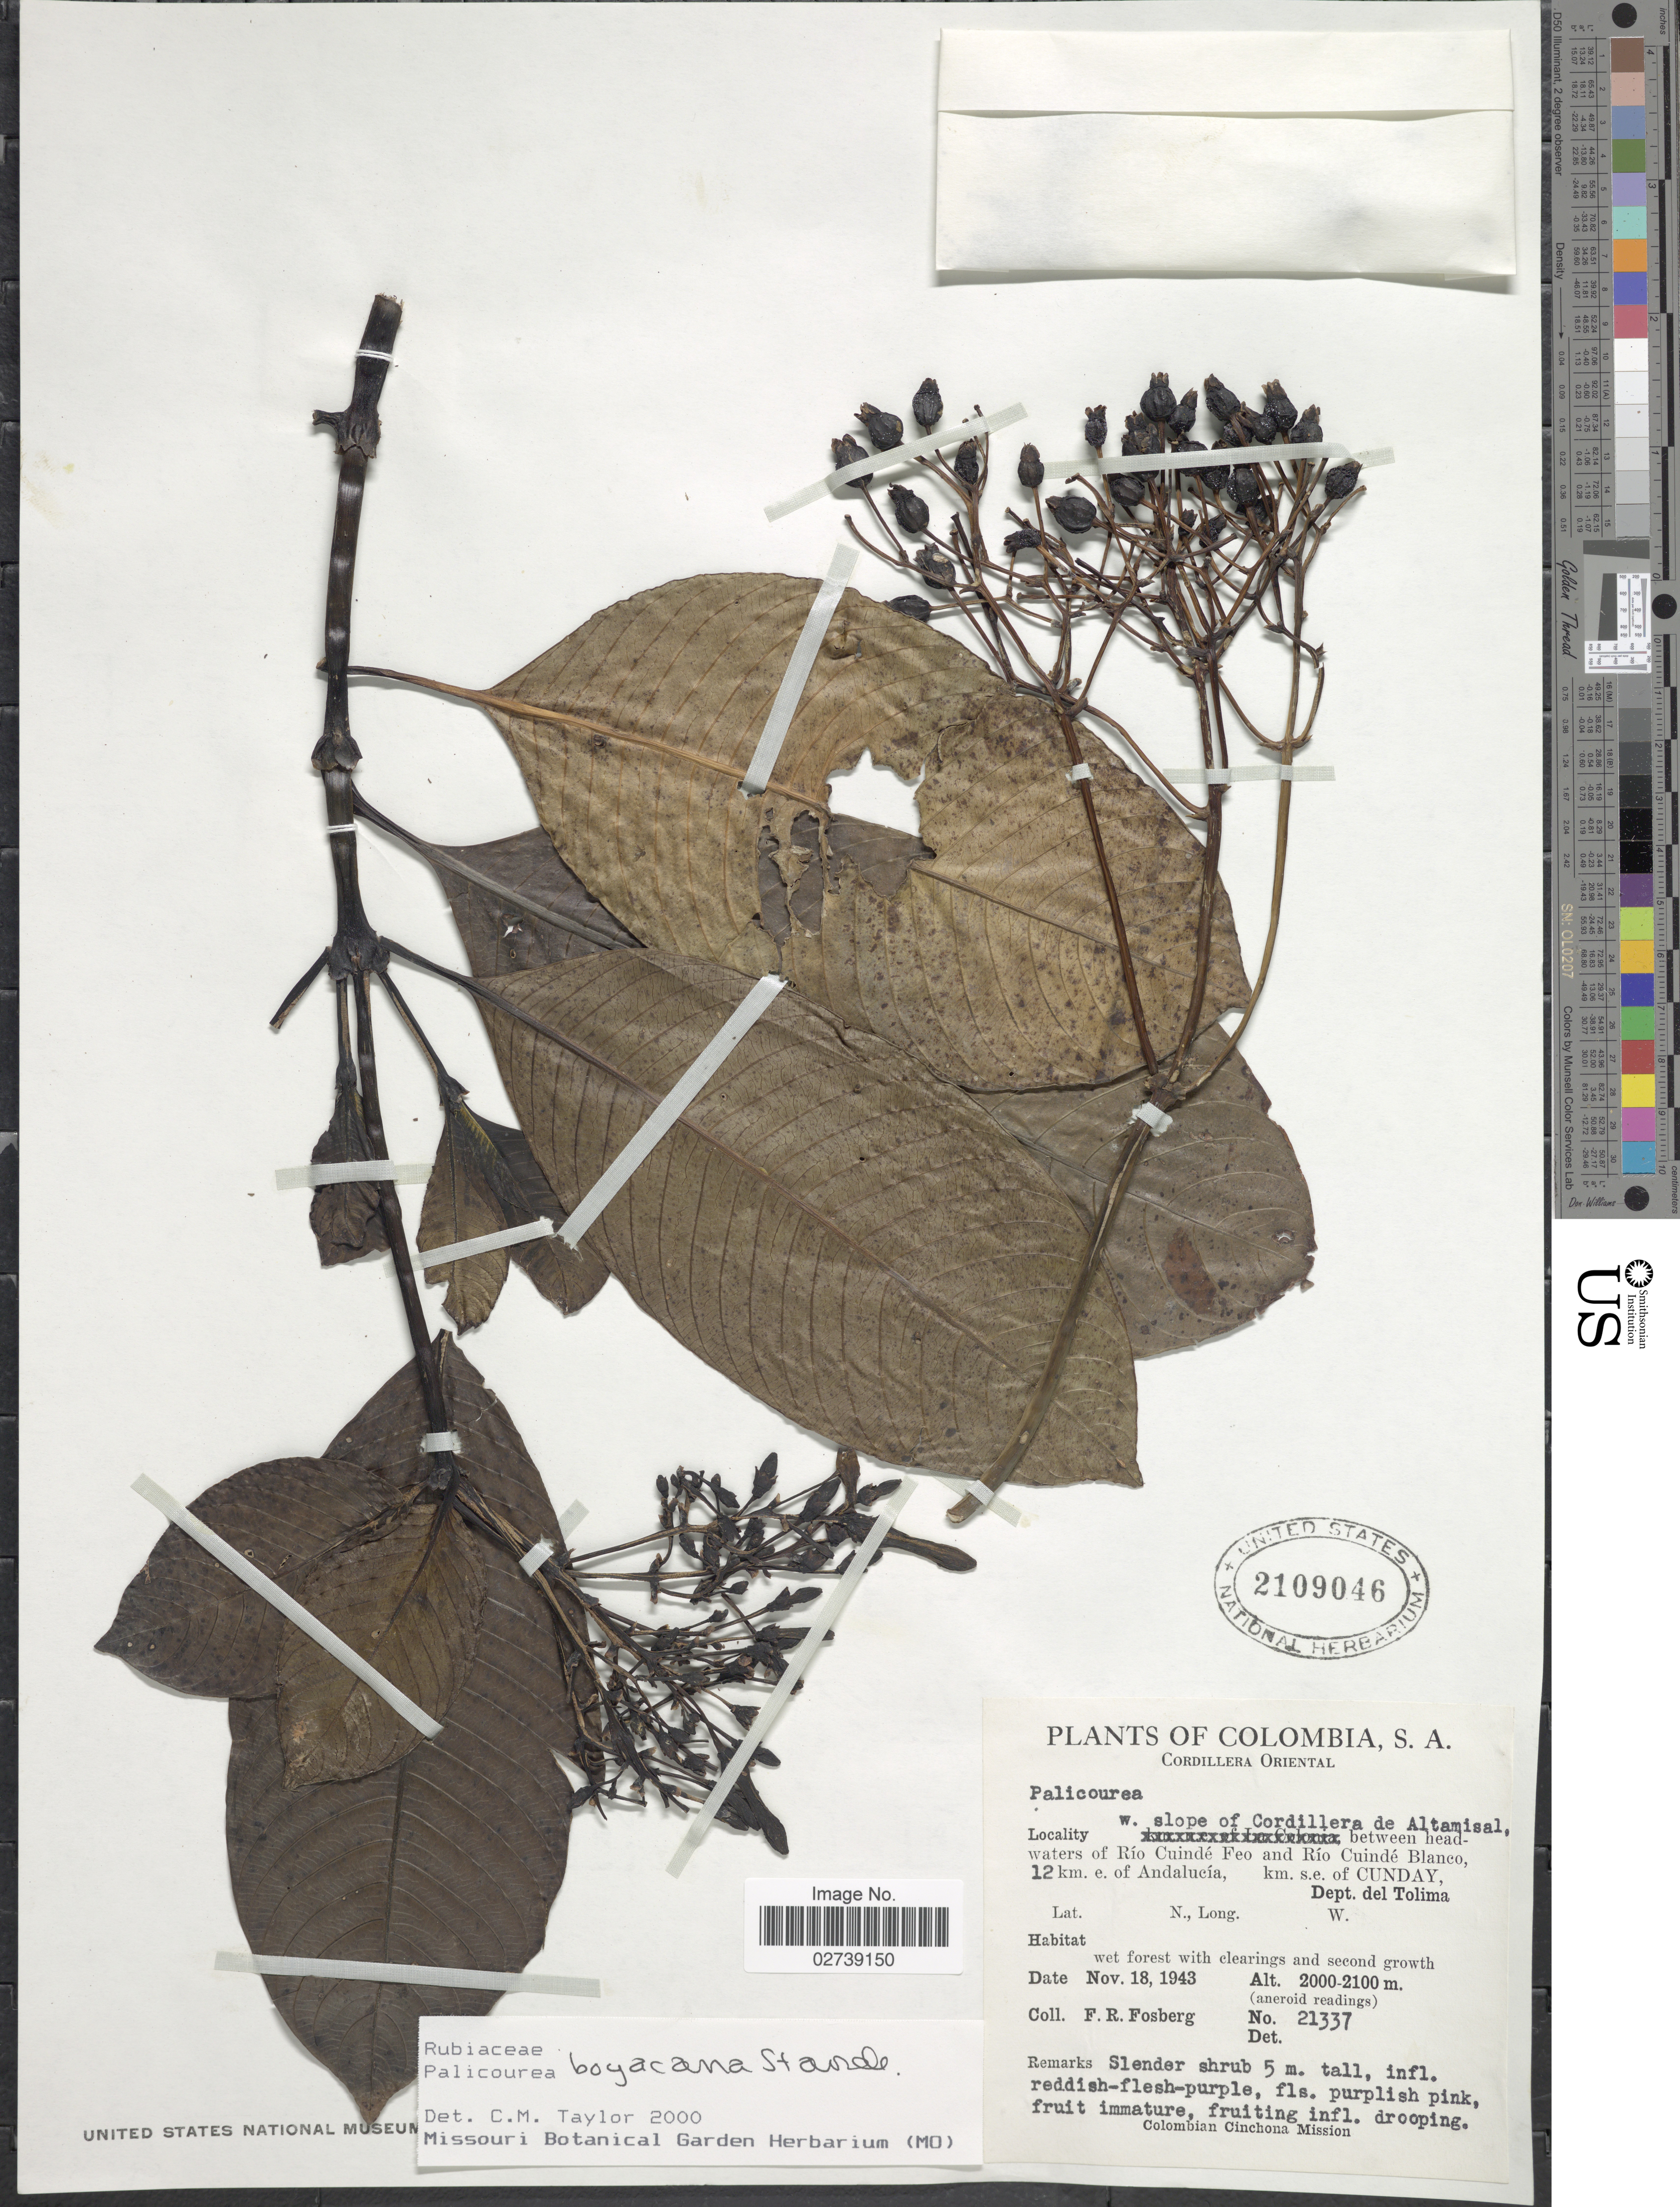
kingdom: Plantae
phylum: Tracheophyta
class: Magnoliopsida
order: Gentianales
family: Rubiaceae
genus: Palicourea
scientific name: Palicourea boyacana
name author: Standl.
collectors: F. R. Fosberg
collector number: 21337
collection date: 1943-11-18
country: Colombia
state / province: Tolima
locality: Cordillera Oriental. W. slope of Cordillera de Altamisal, between headwaters of Rio Cuinde Feo and Rio Cuinde Blanco, 12km. e. of Andalucia, km. s.e. of Cunday, Dept. del Tolima.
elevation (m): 2000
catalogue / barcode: US 2109046